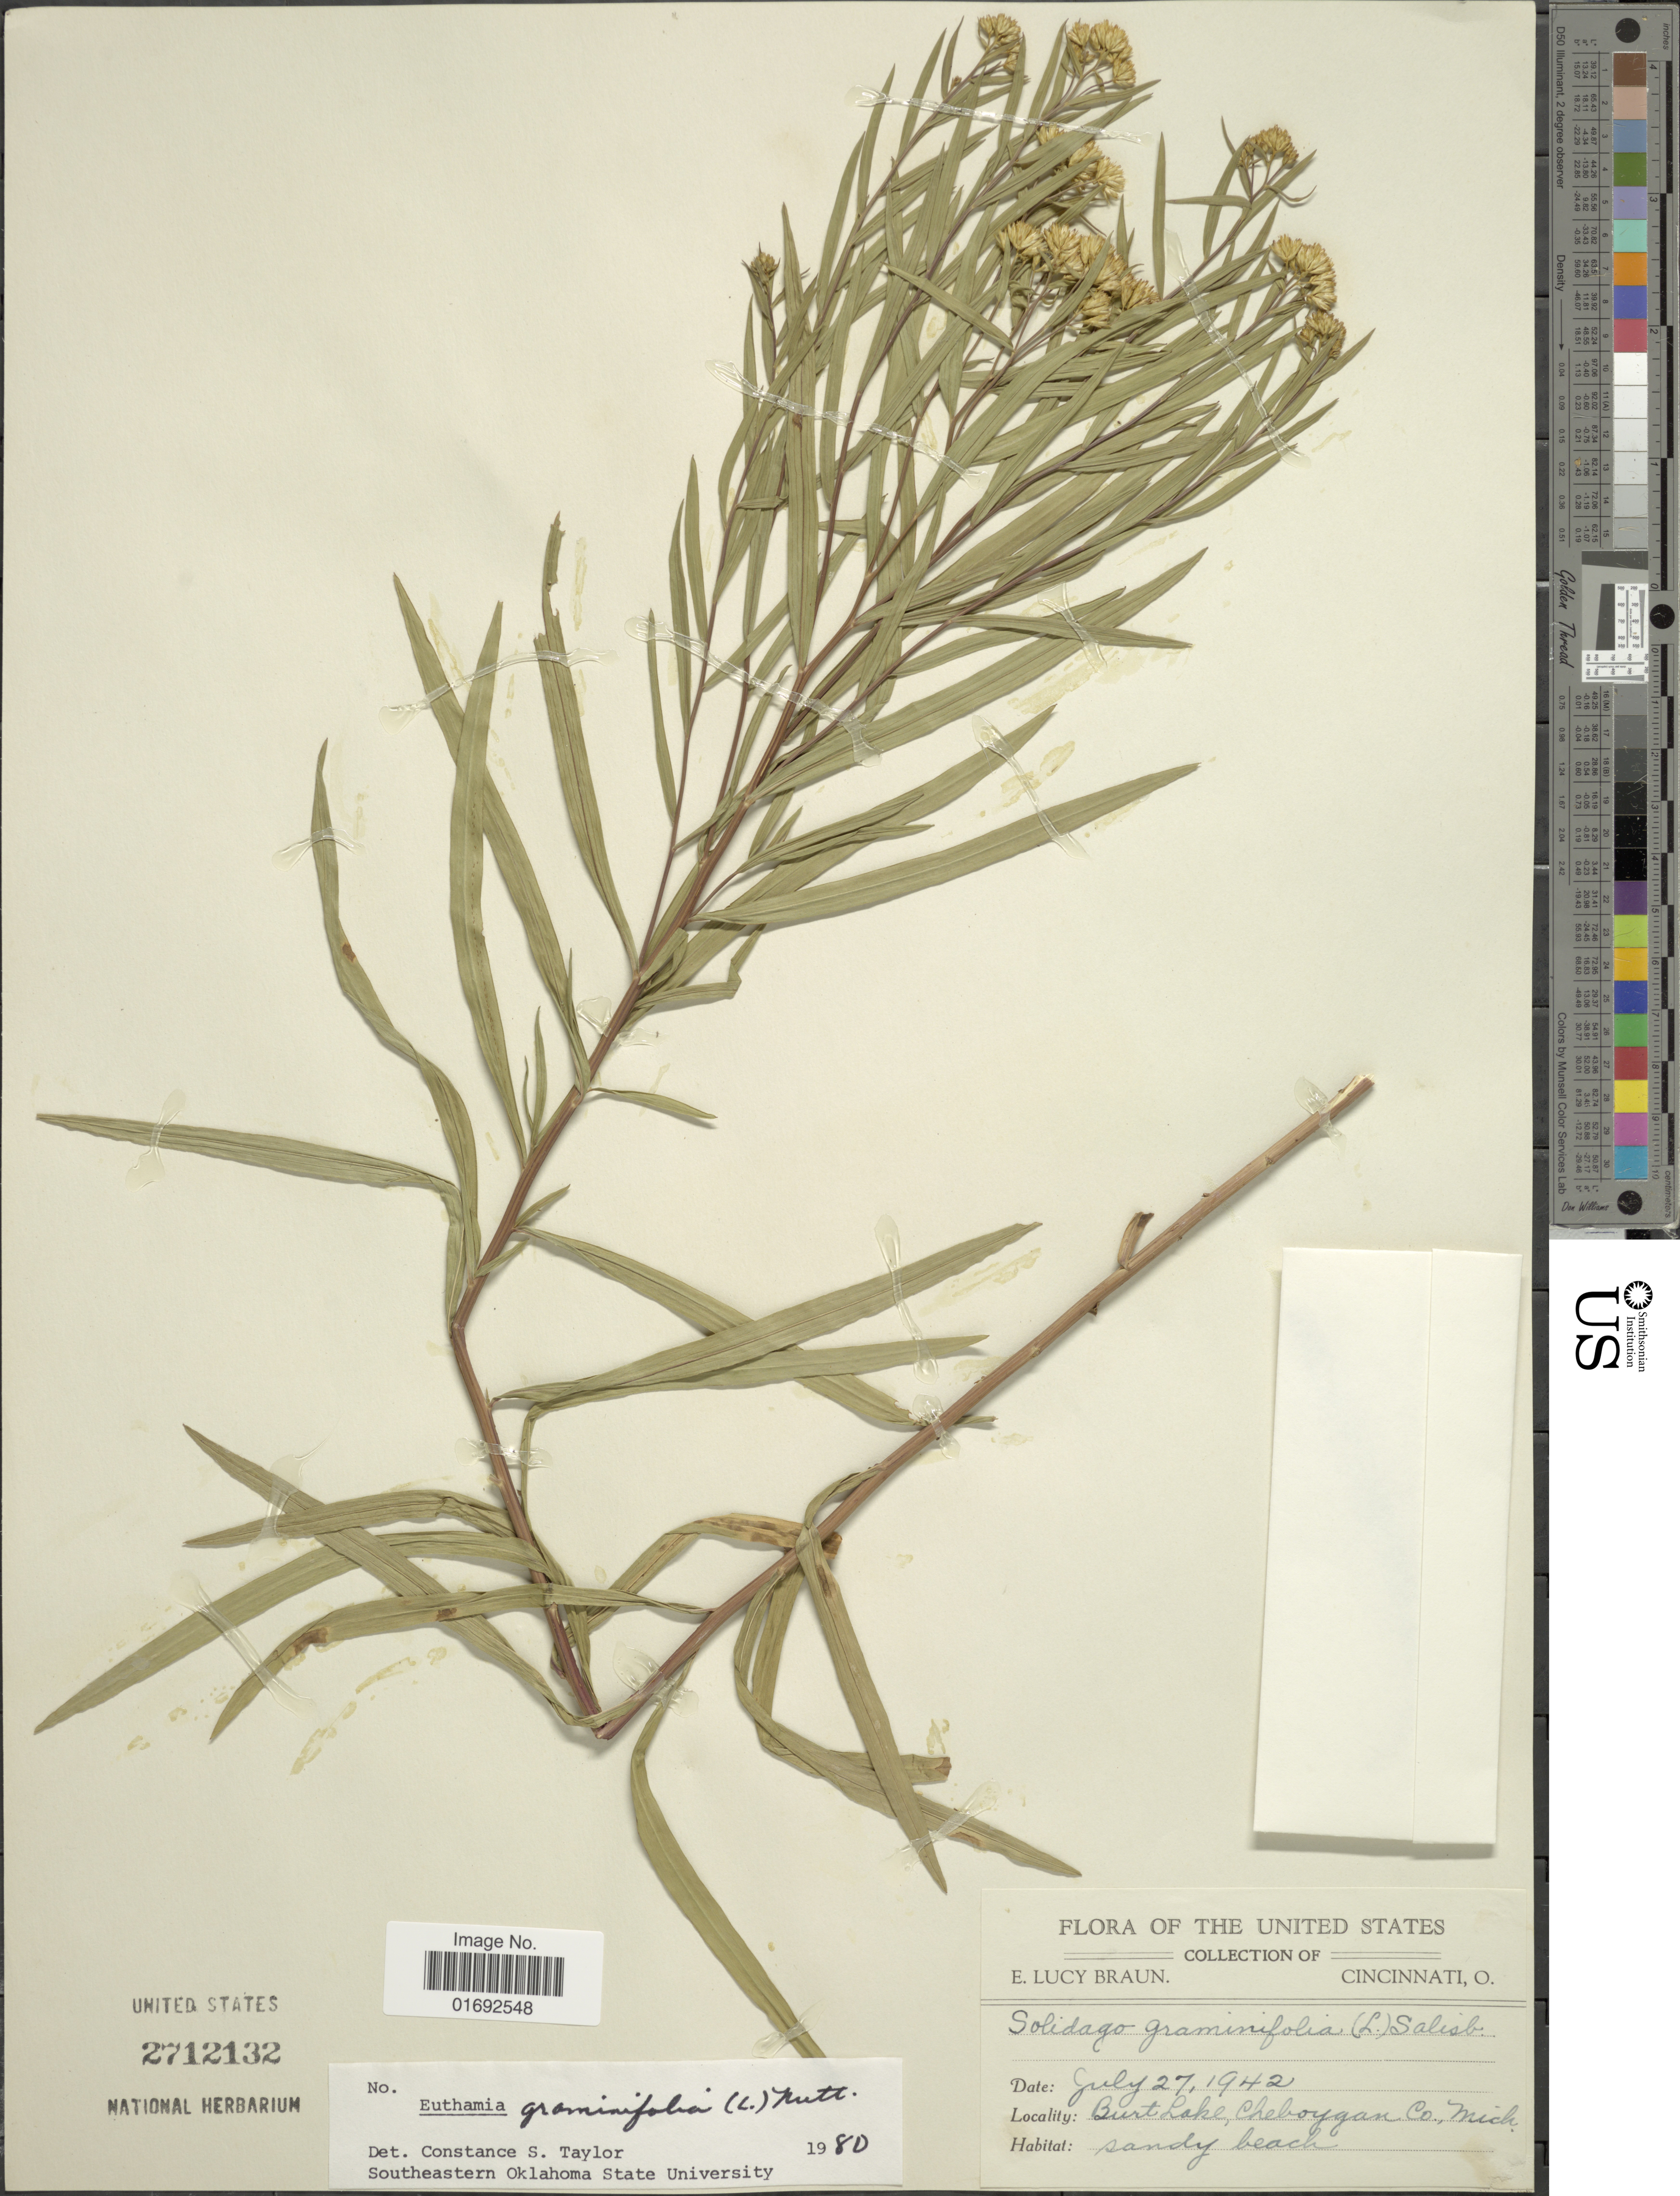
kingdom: Plantae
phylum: Tracheophyta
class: Magnoliopsida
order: Asterales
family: Asteraceae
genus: Euthamia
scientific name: Euthamia graminifolia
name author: (L.) Nutt.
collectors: E. L. Braun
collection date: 1942-07-27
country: United States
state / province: Michigan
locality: Burt Lake, Cheboygan Co., Mich., United States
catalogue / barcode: US 2712132